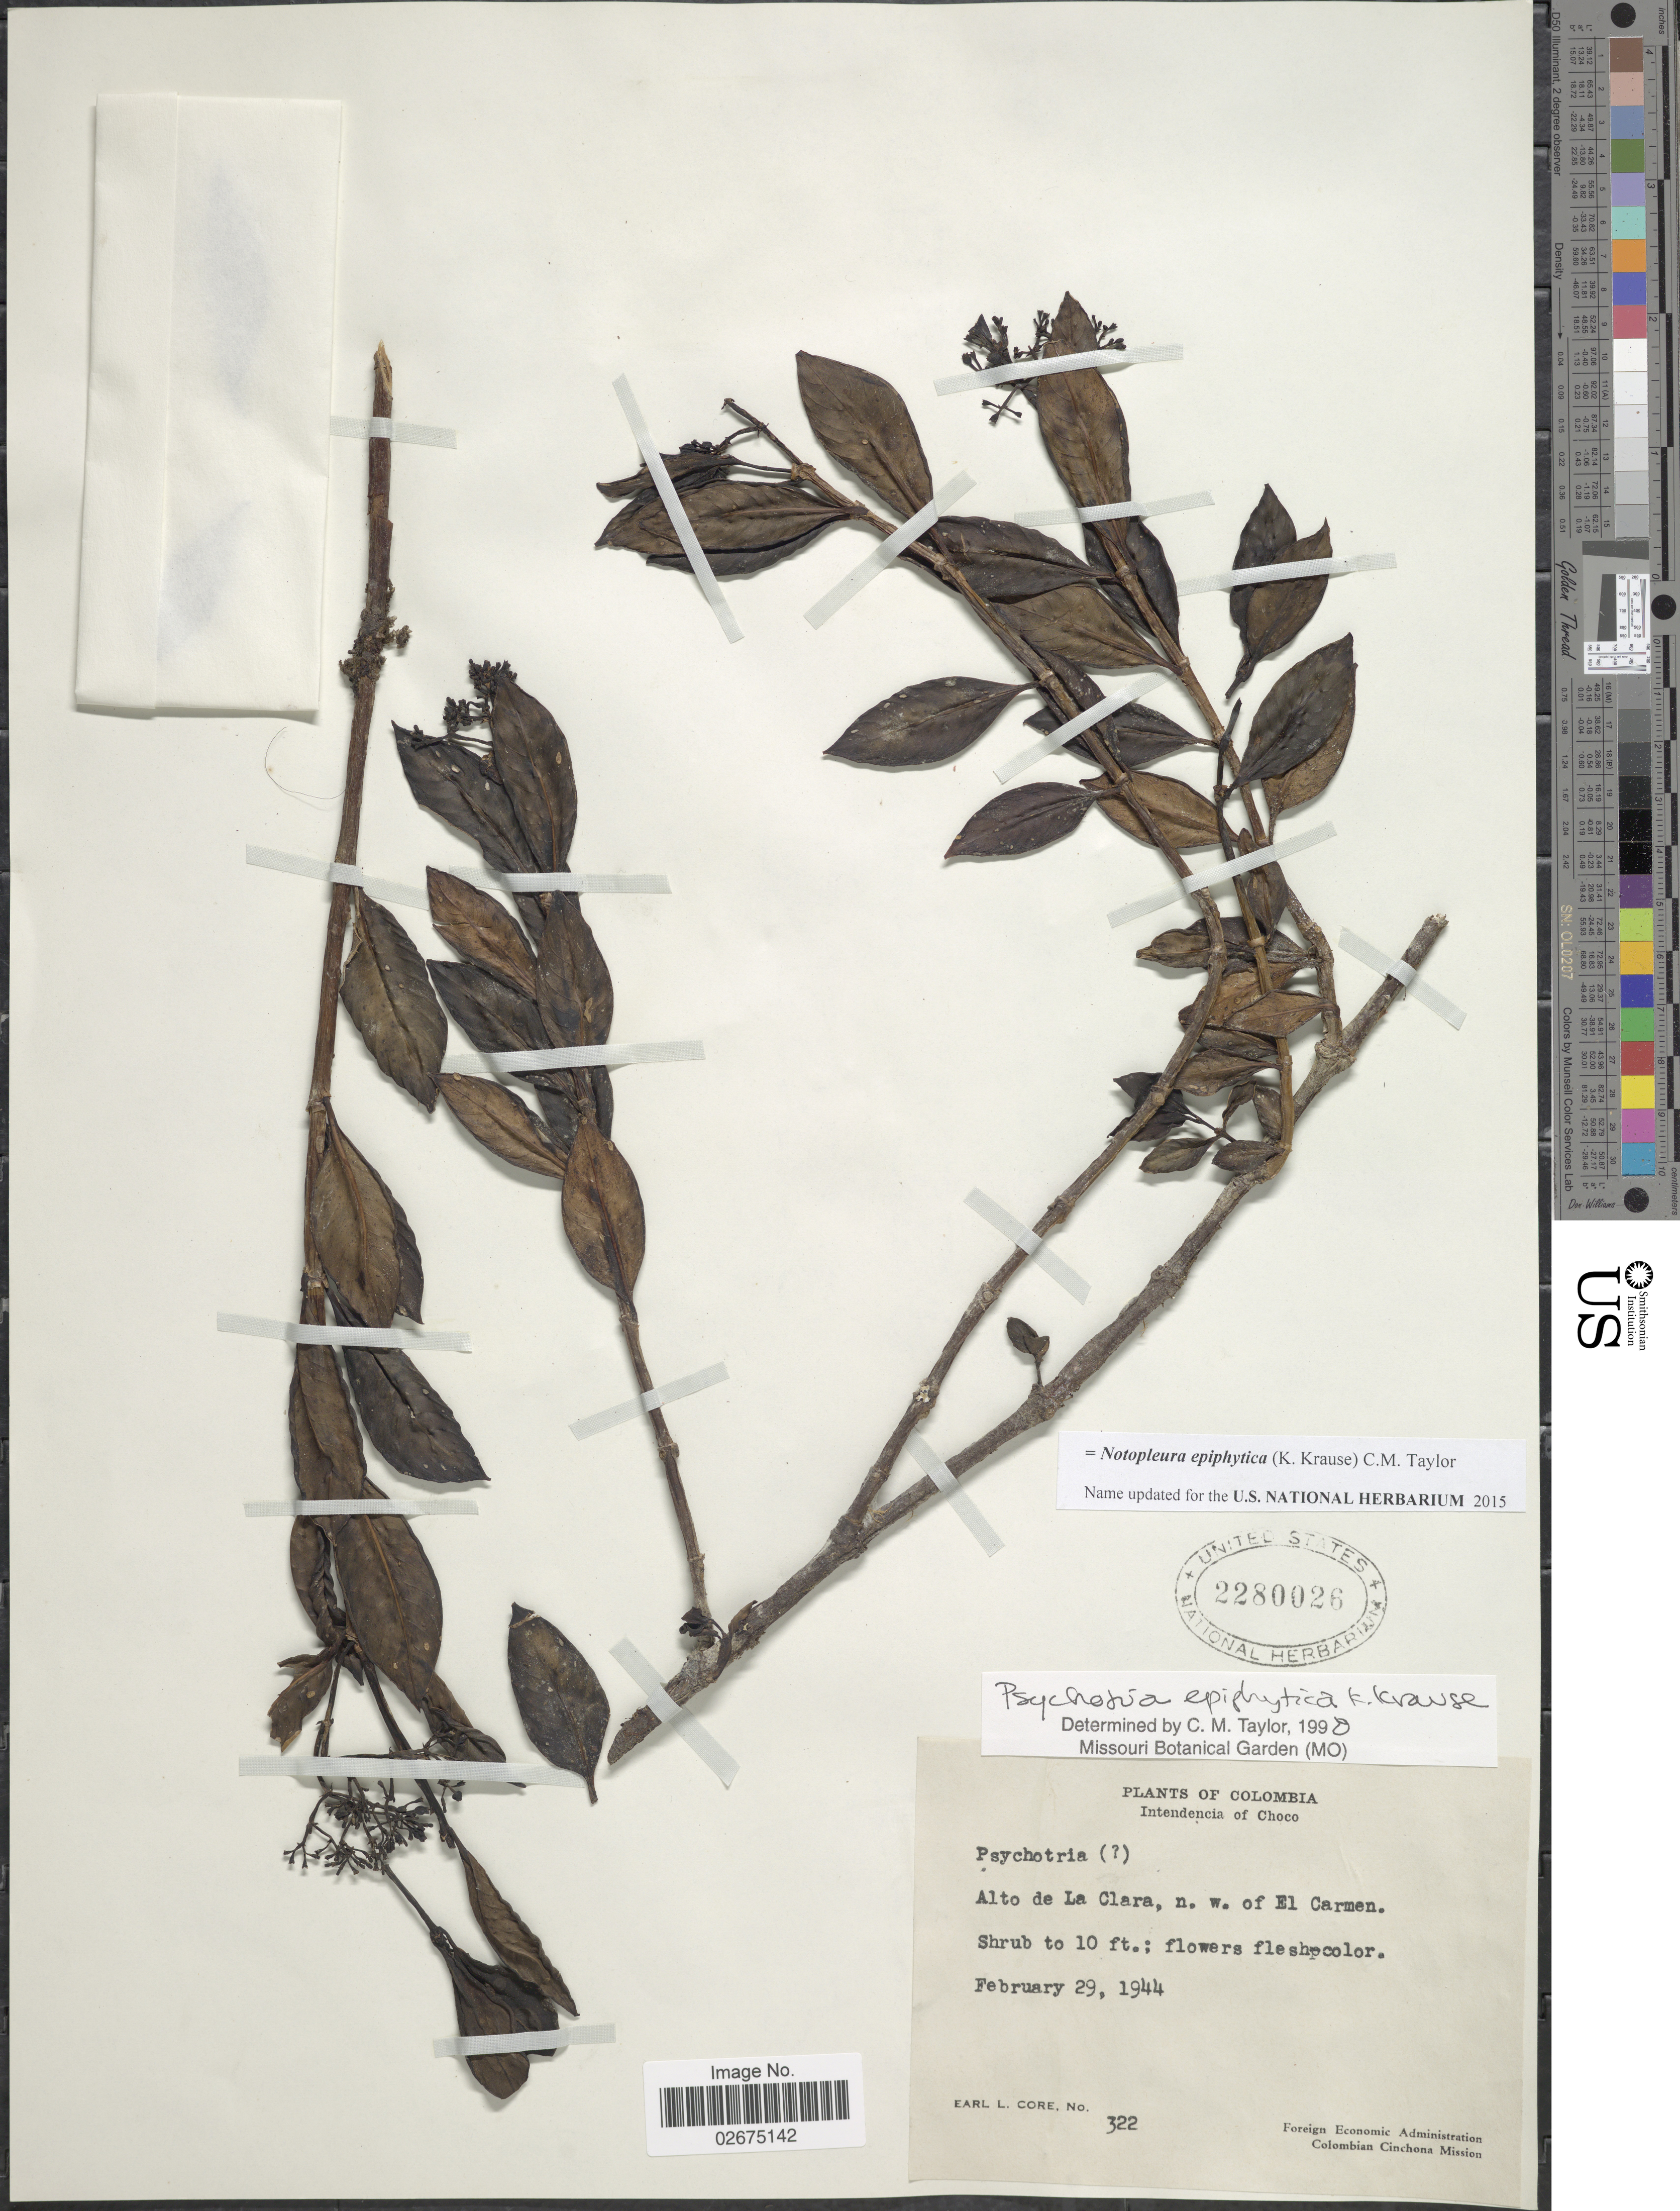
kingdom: Plantae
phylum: Tracheophyta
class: Magnoliopsida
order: Gentianales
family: Rubiaceae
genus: Notopleura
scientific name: Notopleura epiphytica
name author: (K. Krause) C.M. Taylor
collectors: E. L. Core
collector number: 322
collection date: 1944-02-29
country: Colombia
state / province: Chocó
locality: Alto de La Clara, n.w. of El Carmen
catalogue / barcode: US 2280026